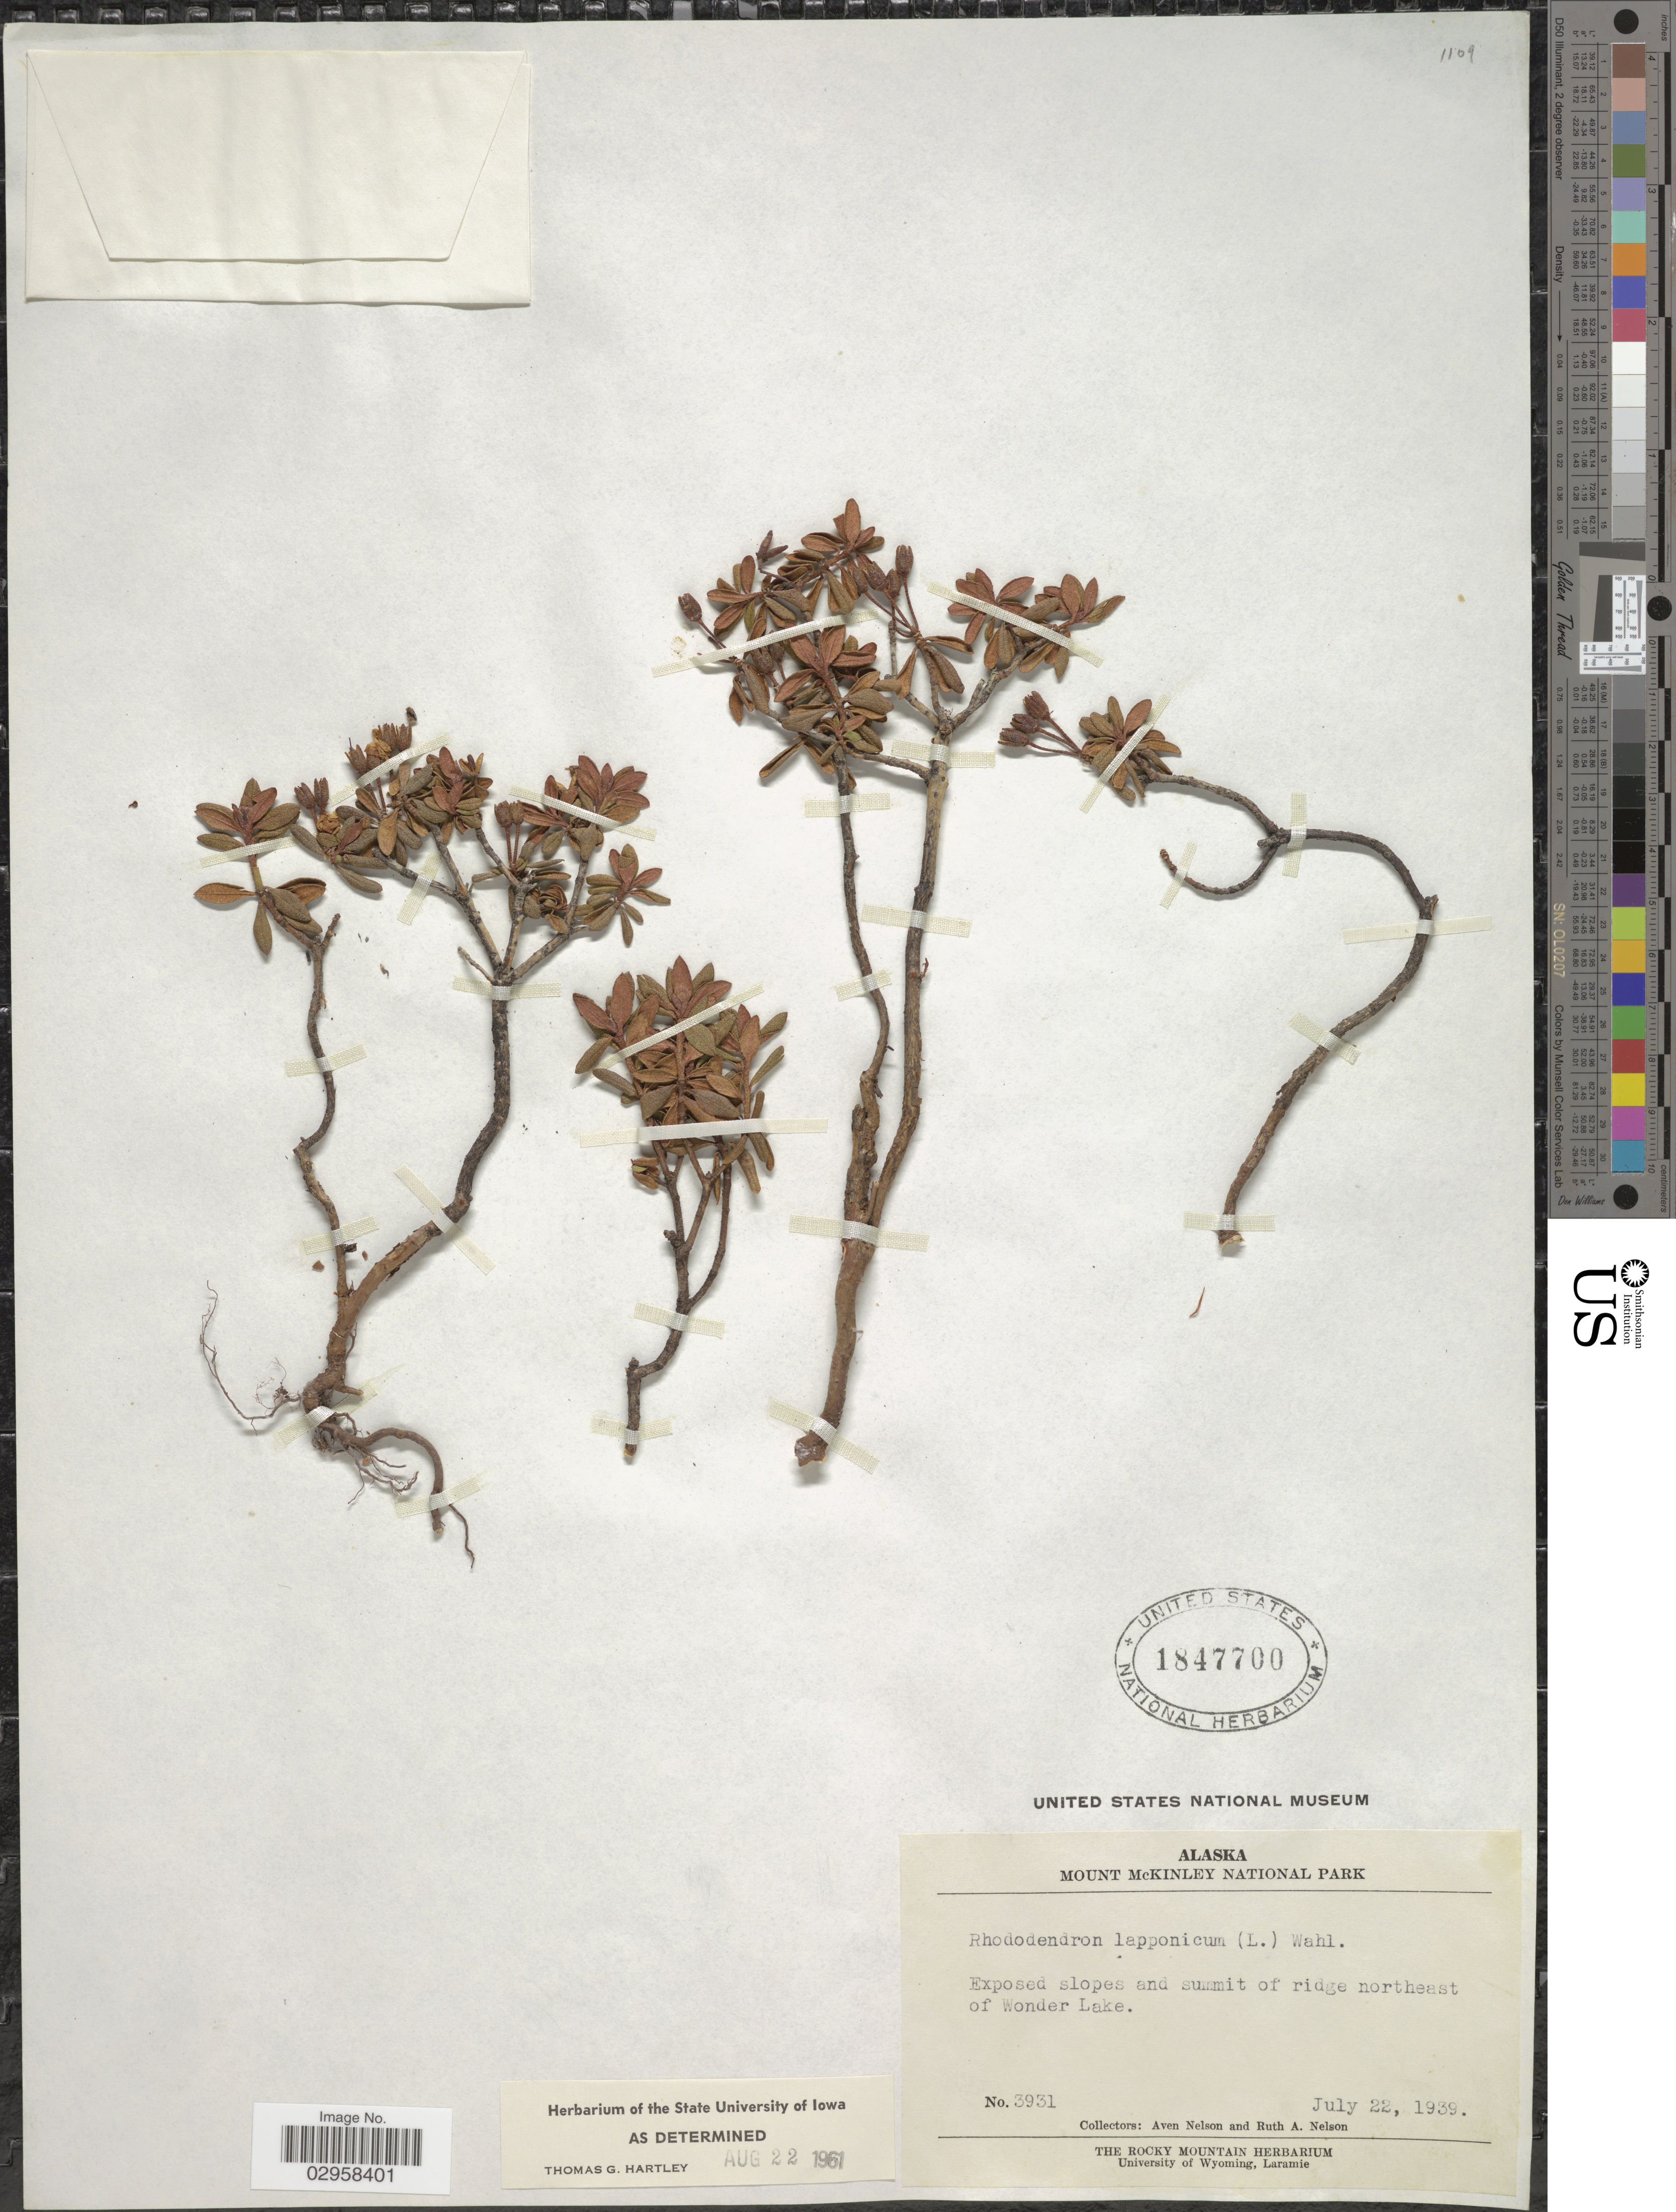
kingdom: Plantae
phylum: Tracheophyta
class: Magnoliopsida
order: Ericales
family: Ericaceae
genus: Rhododendron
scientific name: Rhododendron lapponicum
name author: (L.) Wahlenb.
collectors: A. Nelson & R. A. Nelson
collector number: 3931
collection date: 1939-07-22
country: United States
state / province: Alaska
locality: Mount McKinley National Park. Exposed slopes and summit of ridge northeast of Wonder Lake.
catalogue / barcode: US 1847700